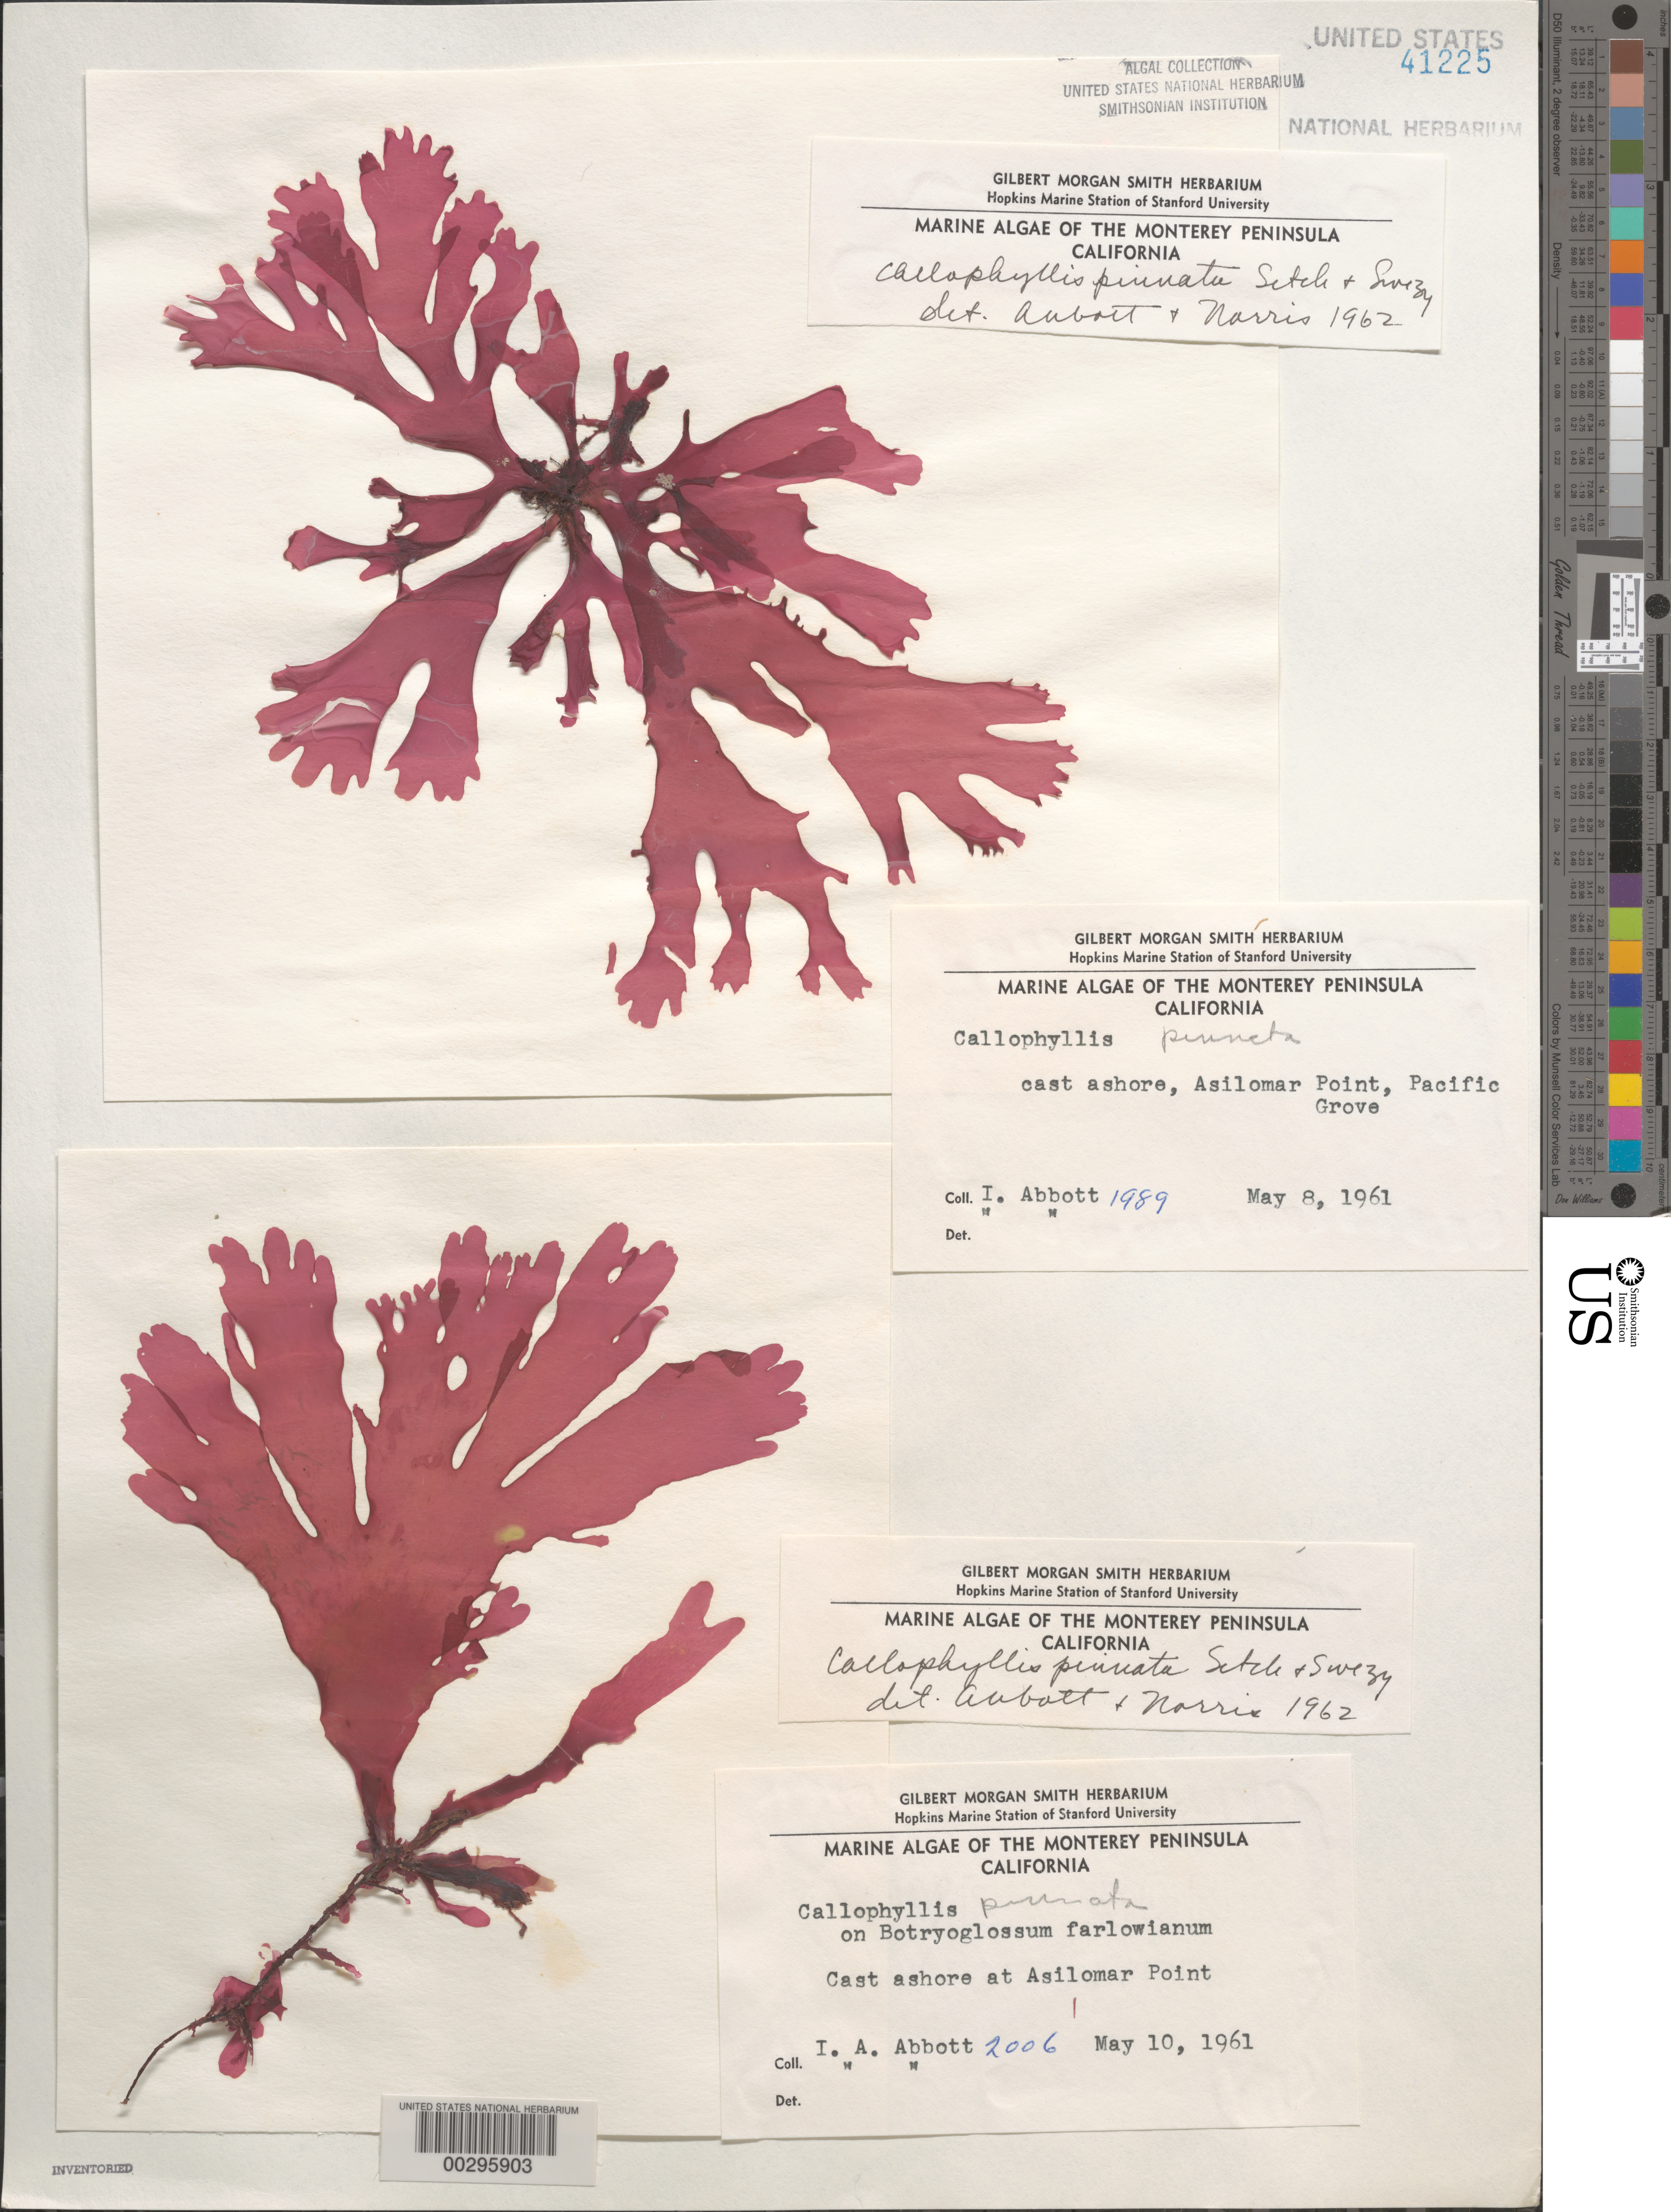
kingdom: Plantae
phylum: Rhodophyta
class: Florideophyceae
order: Gigartinales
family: Kallymeniaceae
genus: Callophyllis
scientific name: Callophyllis pinnata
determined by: Abbott, I. A.; Norris, R. E.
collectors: I. A. Abbott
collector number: IAA 1989 & IAA 2006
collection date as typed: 08 May 1961 AND 10 May 1961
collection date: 1961-05-08,1961-05-10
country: United States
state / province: California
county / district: Monterey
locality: Asilomar Point, Pacific Grove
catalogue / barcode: US 41225